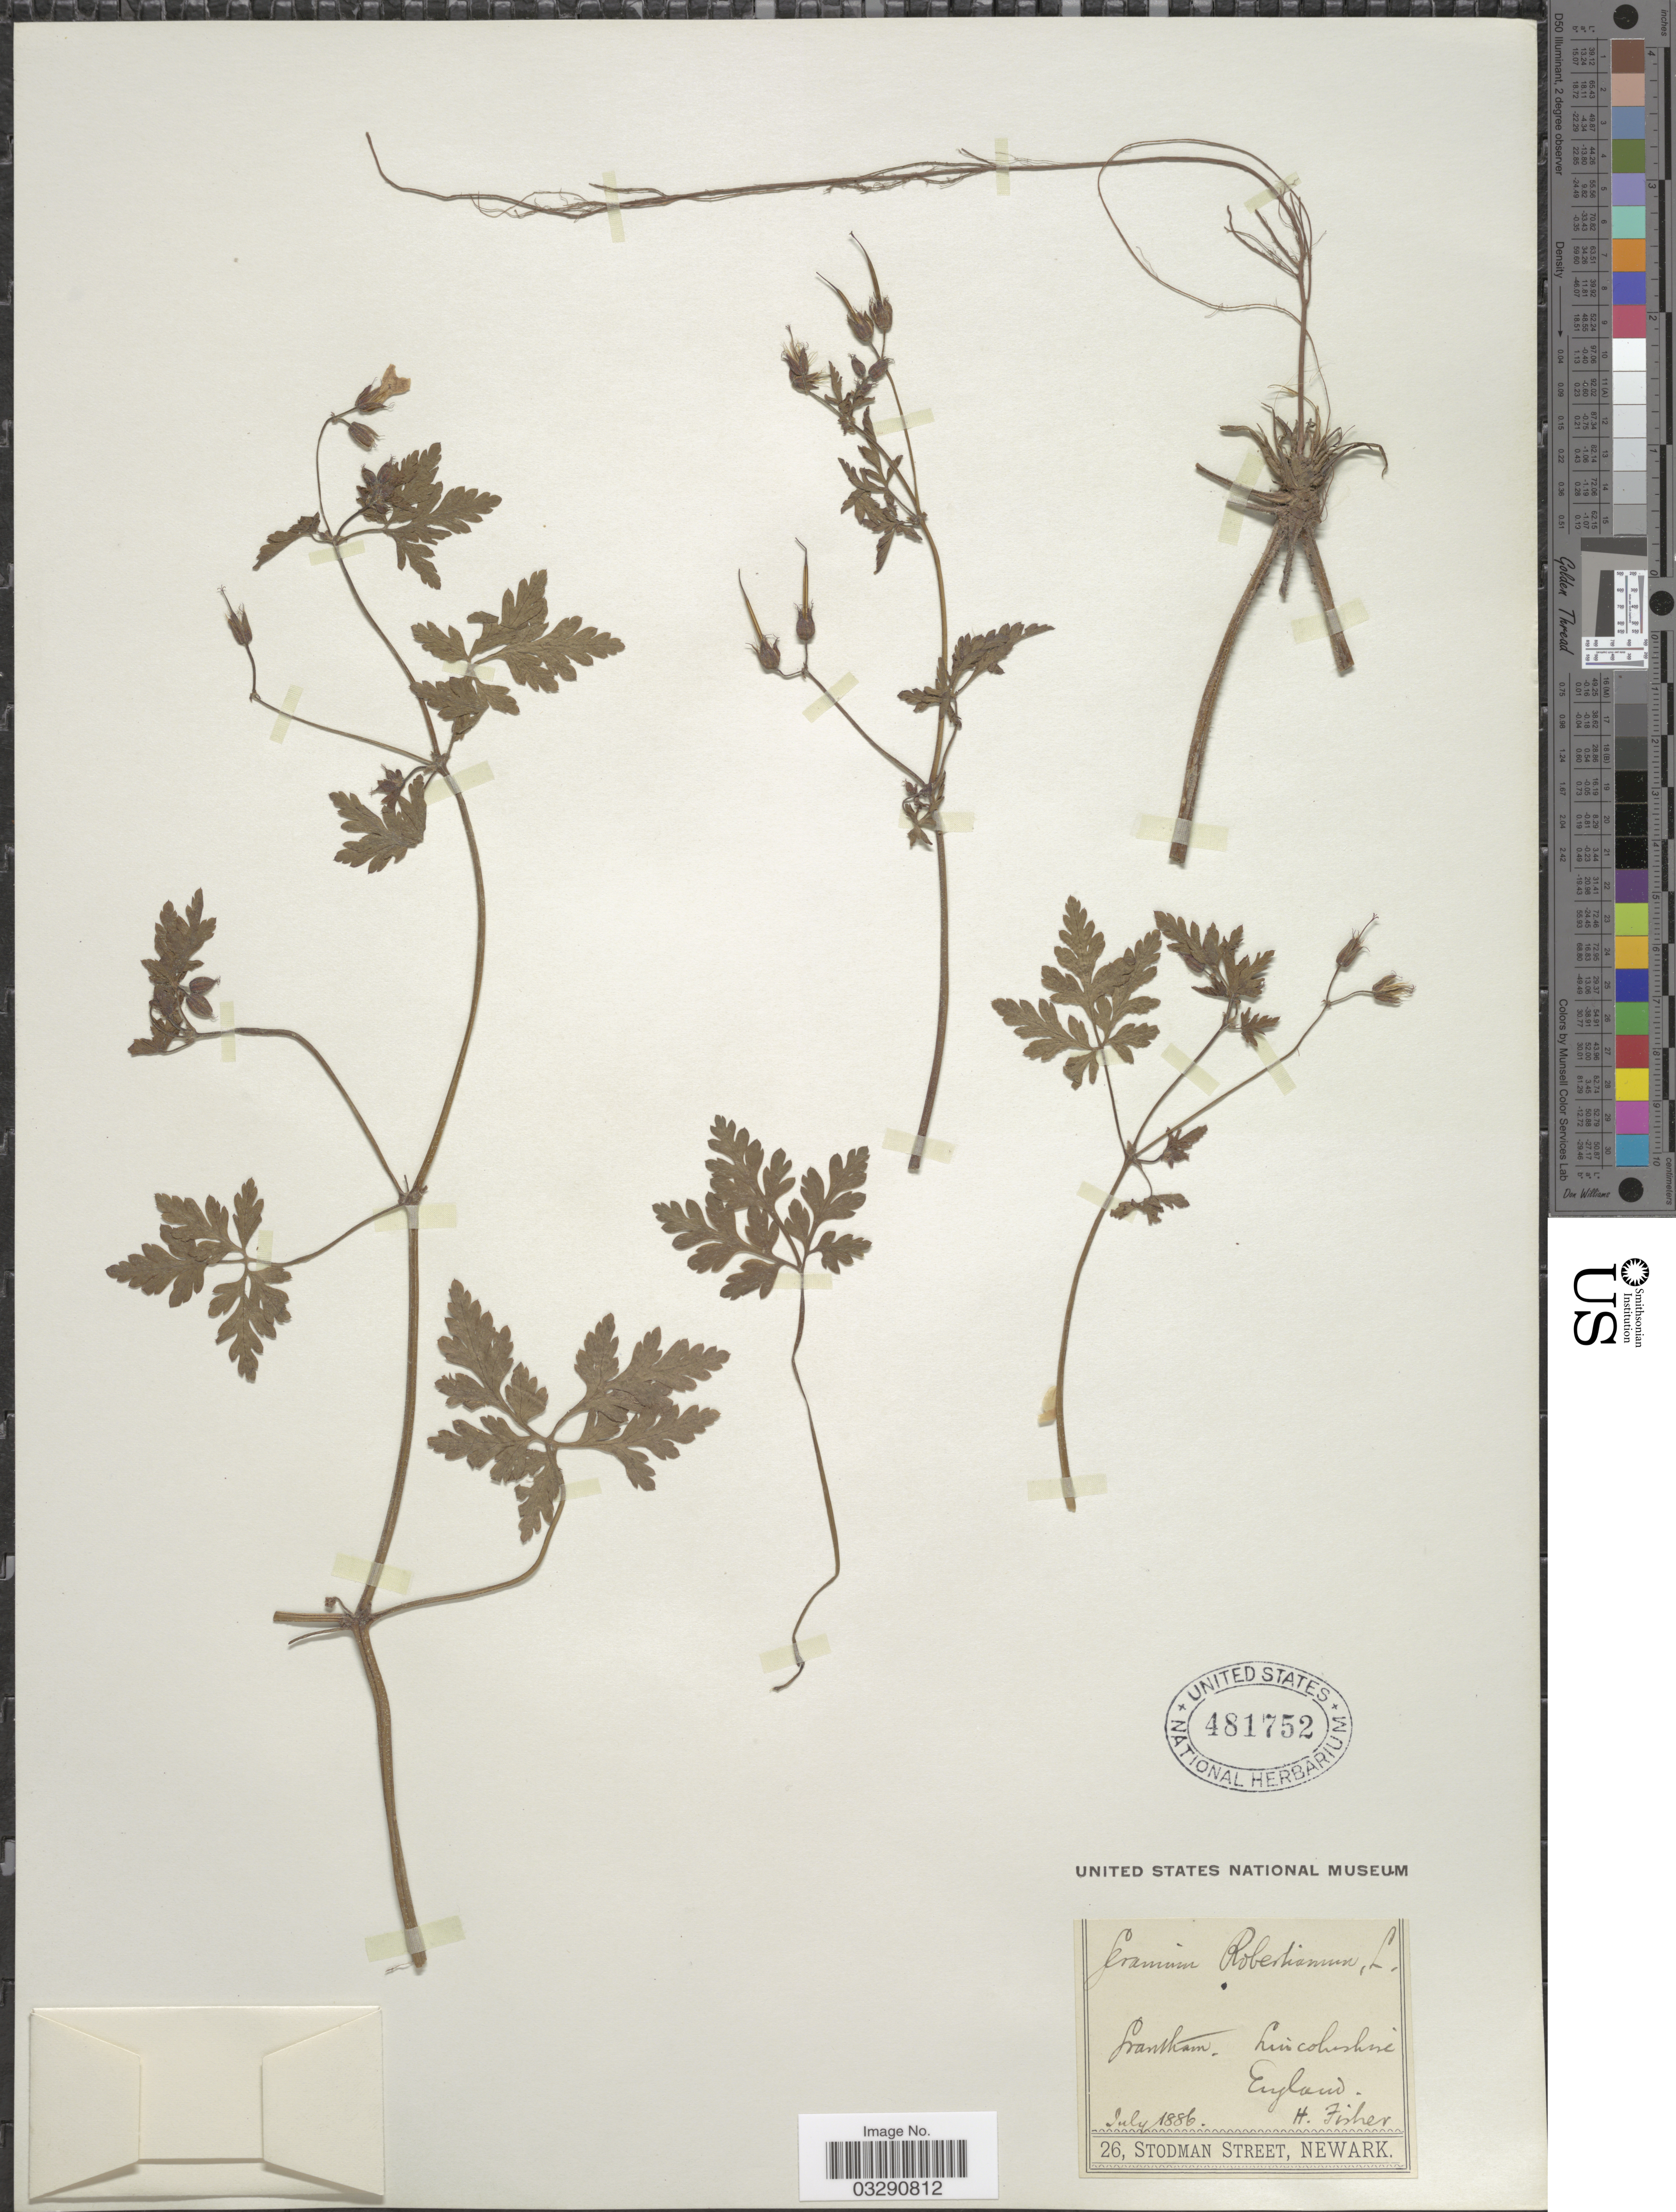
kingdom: Plantae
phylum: Tracheophyta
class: Magnoliopsida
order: Geraniales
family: Geraniaceae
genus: Geranium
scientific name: Geranium robertianum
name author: L.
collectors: H. H. Fisher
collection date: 1886-07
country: United Kingdom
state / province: England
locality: Grantham, Lincolnshire.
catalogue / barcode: US 481752